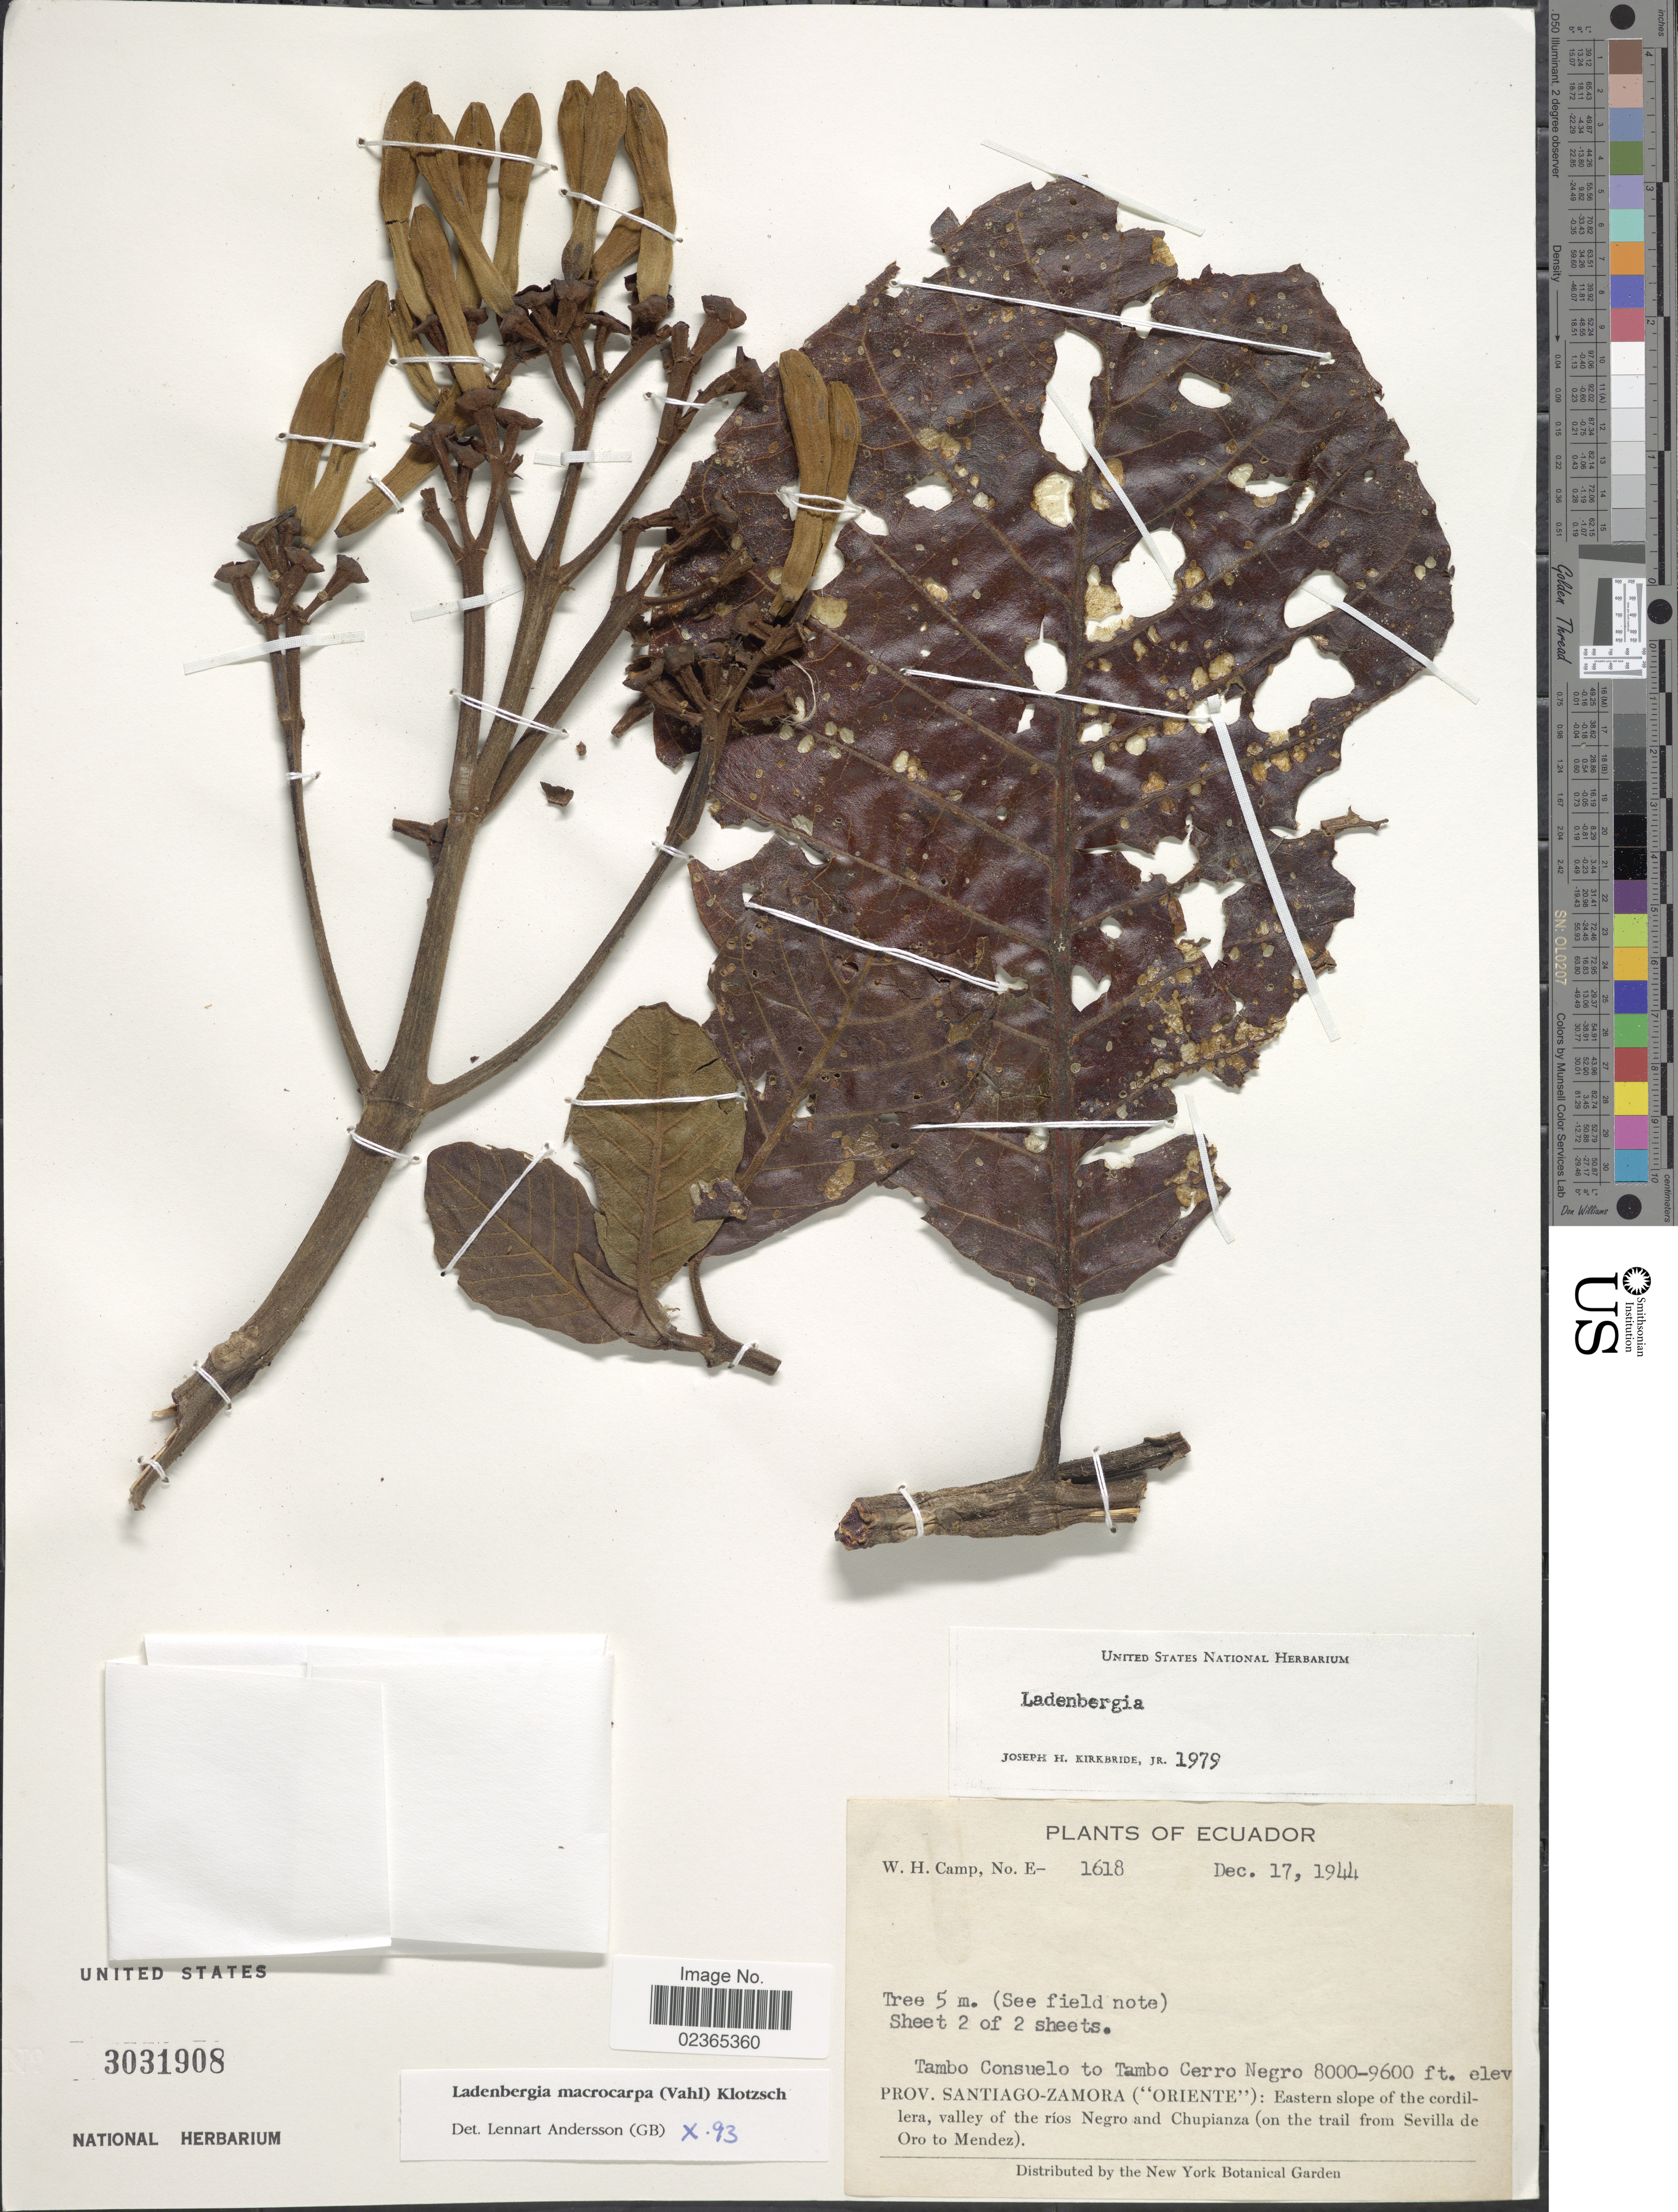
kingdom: Plantae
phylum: Tracheophyta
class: Magnoliopsida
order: Gentianales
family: Rubiaceae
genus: Ladenbergia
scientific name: Ladenbergia macrocarpa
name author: (Vahl) Klotzsch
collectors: W. H. Camp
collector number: E1618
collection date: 1944-12-17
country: Ecuador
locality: Tambo Consuelo to Tambo Cerro Negro, Prov. Santiago-Zamora ("Oriente"): Eatern slope of the cordillera, valley of the rios Negro and Chupianza (on the trail from Sevilla de Oro to Mendez)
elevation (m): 2438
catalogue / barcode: US 3031908